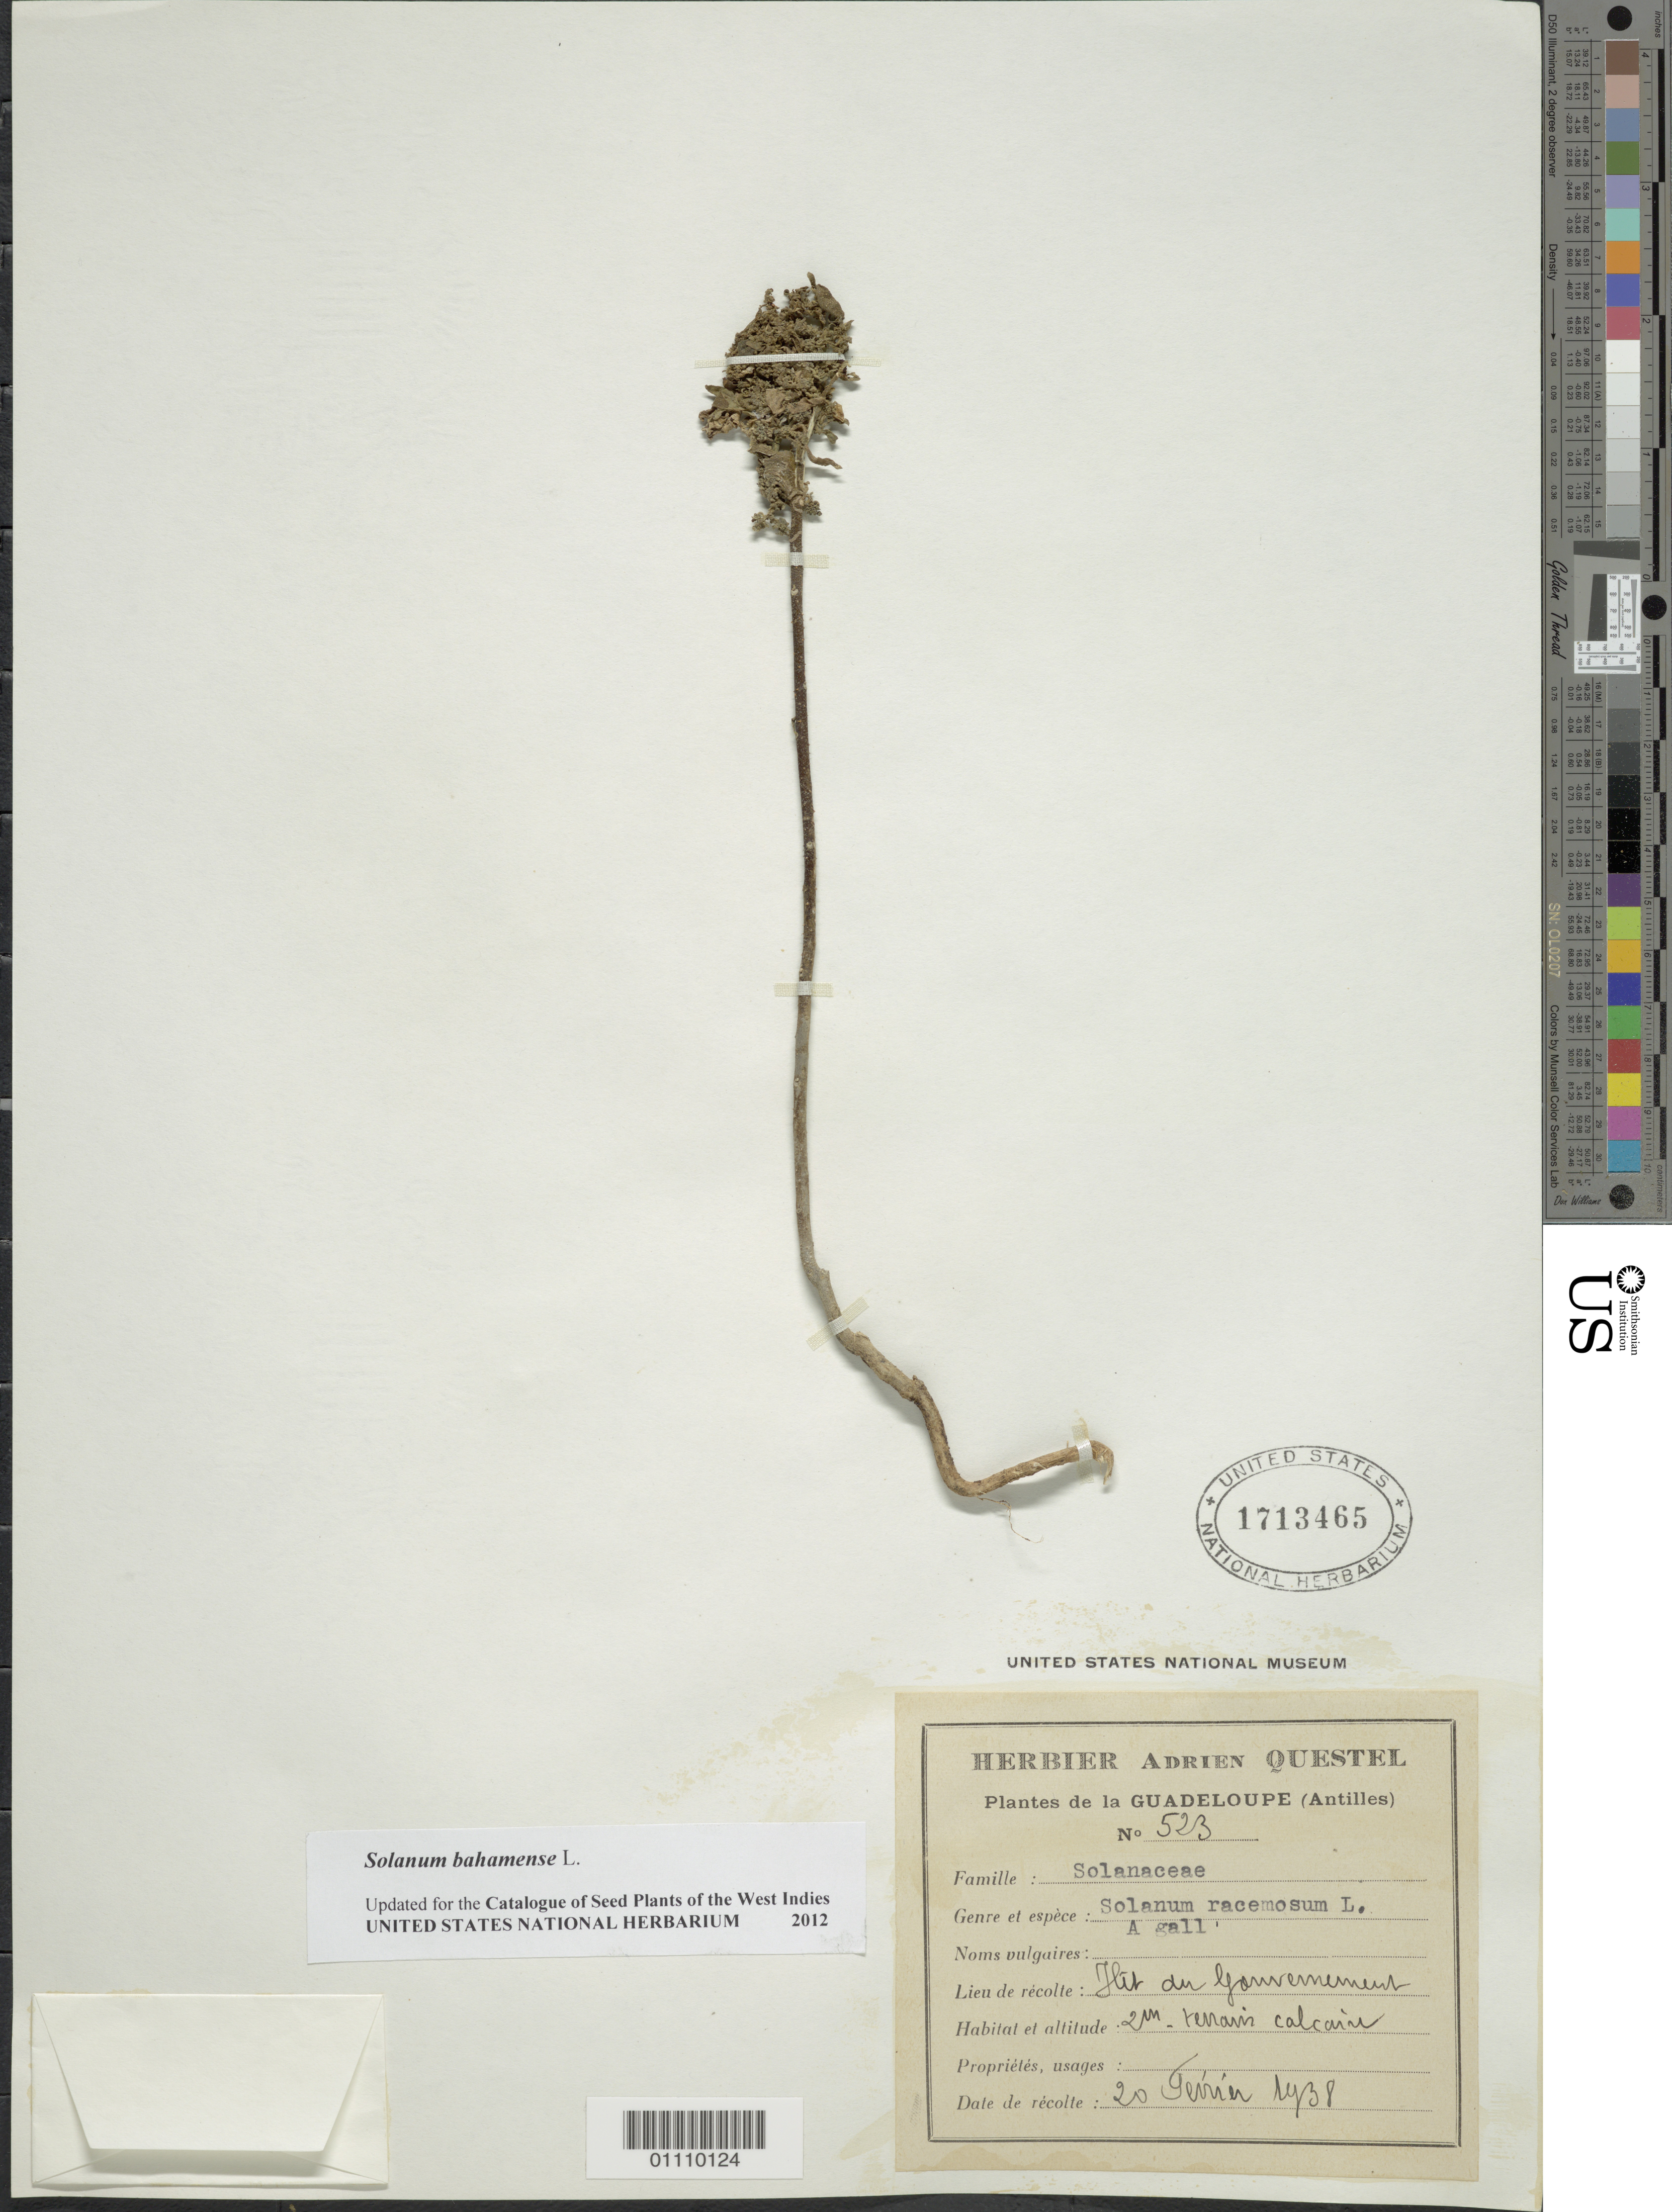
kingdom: Plantae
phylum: Tracheophyta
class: Magnoliopsida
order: Solanales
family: Solanaceae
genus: Solanum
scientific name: Solanum bahamense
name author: L.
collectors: A. Questel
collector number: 523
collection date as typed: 20 Feb 1938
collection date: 1938-02-20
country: Guadeloupe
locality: Ilêt du Gouvernment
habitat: Terrains calcaire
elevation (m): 2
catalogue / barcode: US 1713465